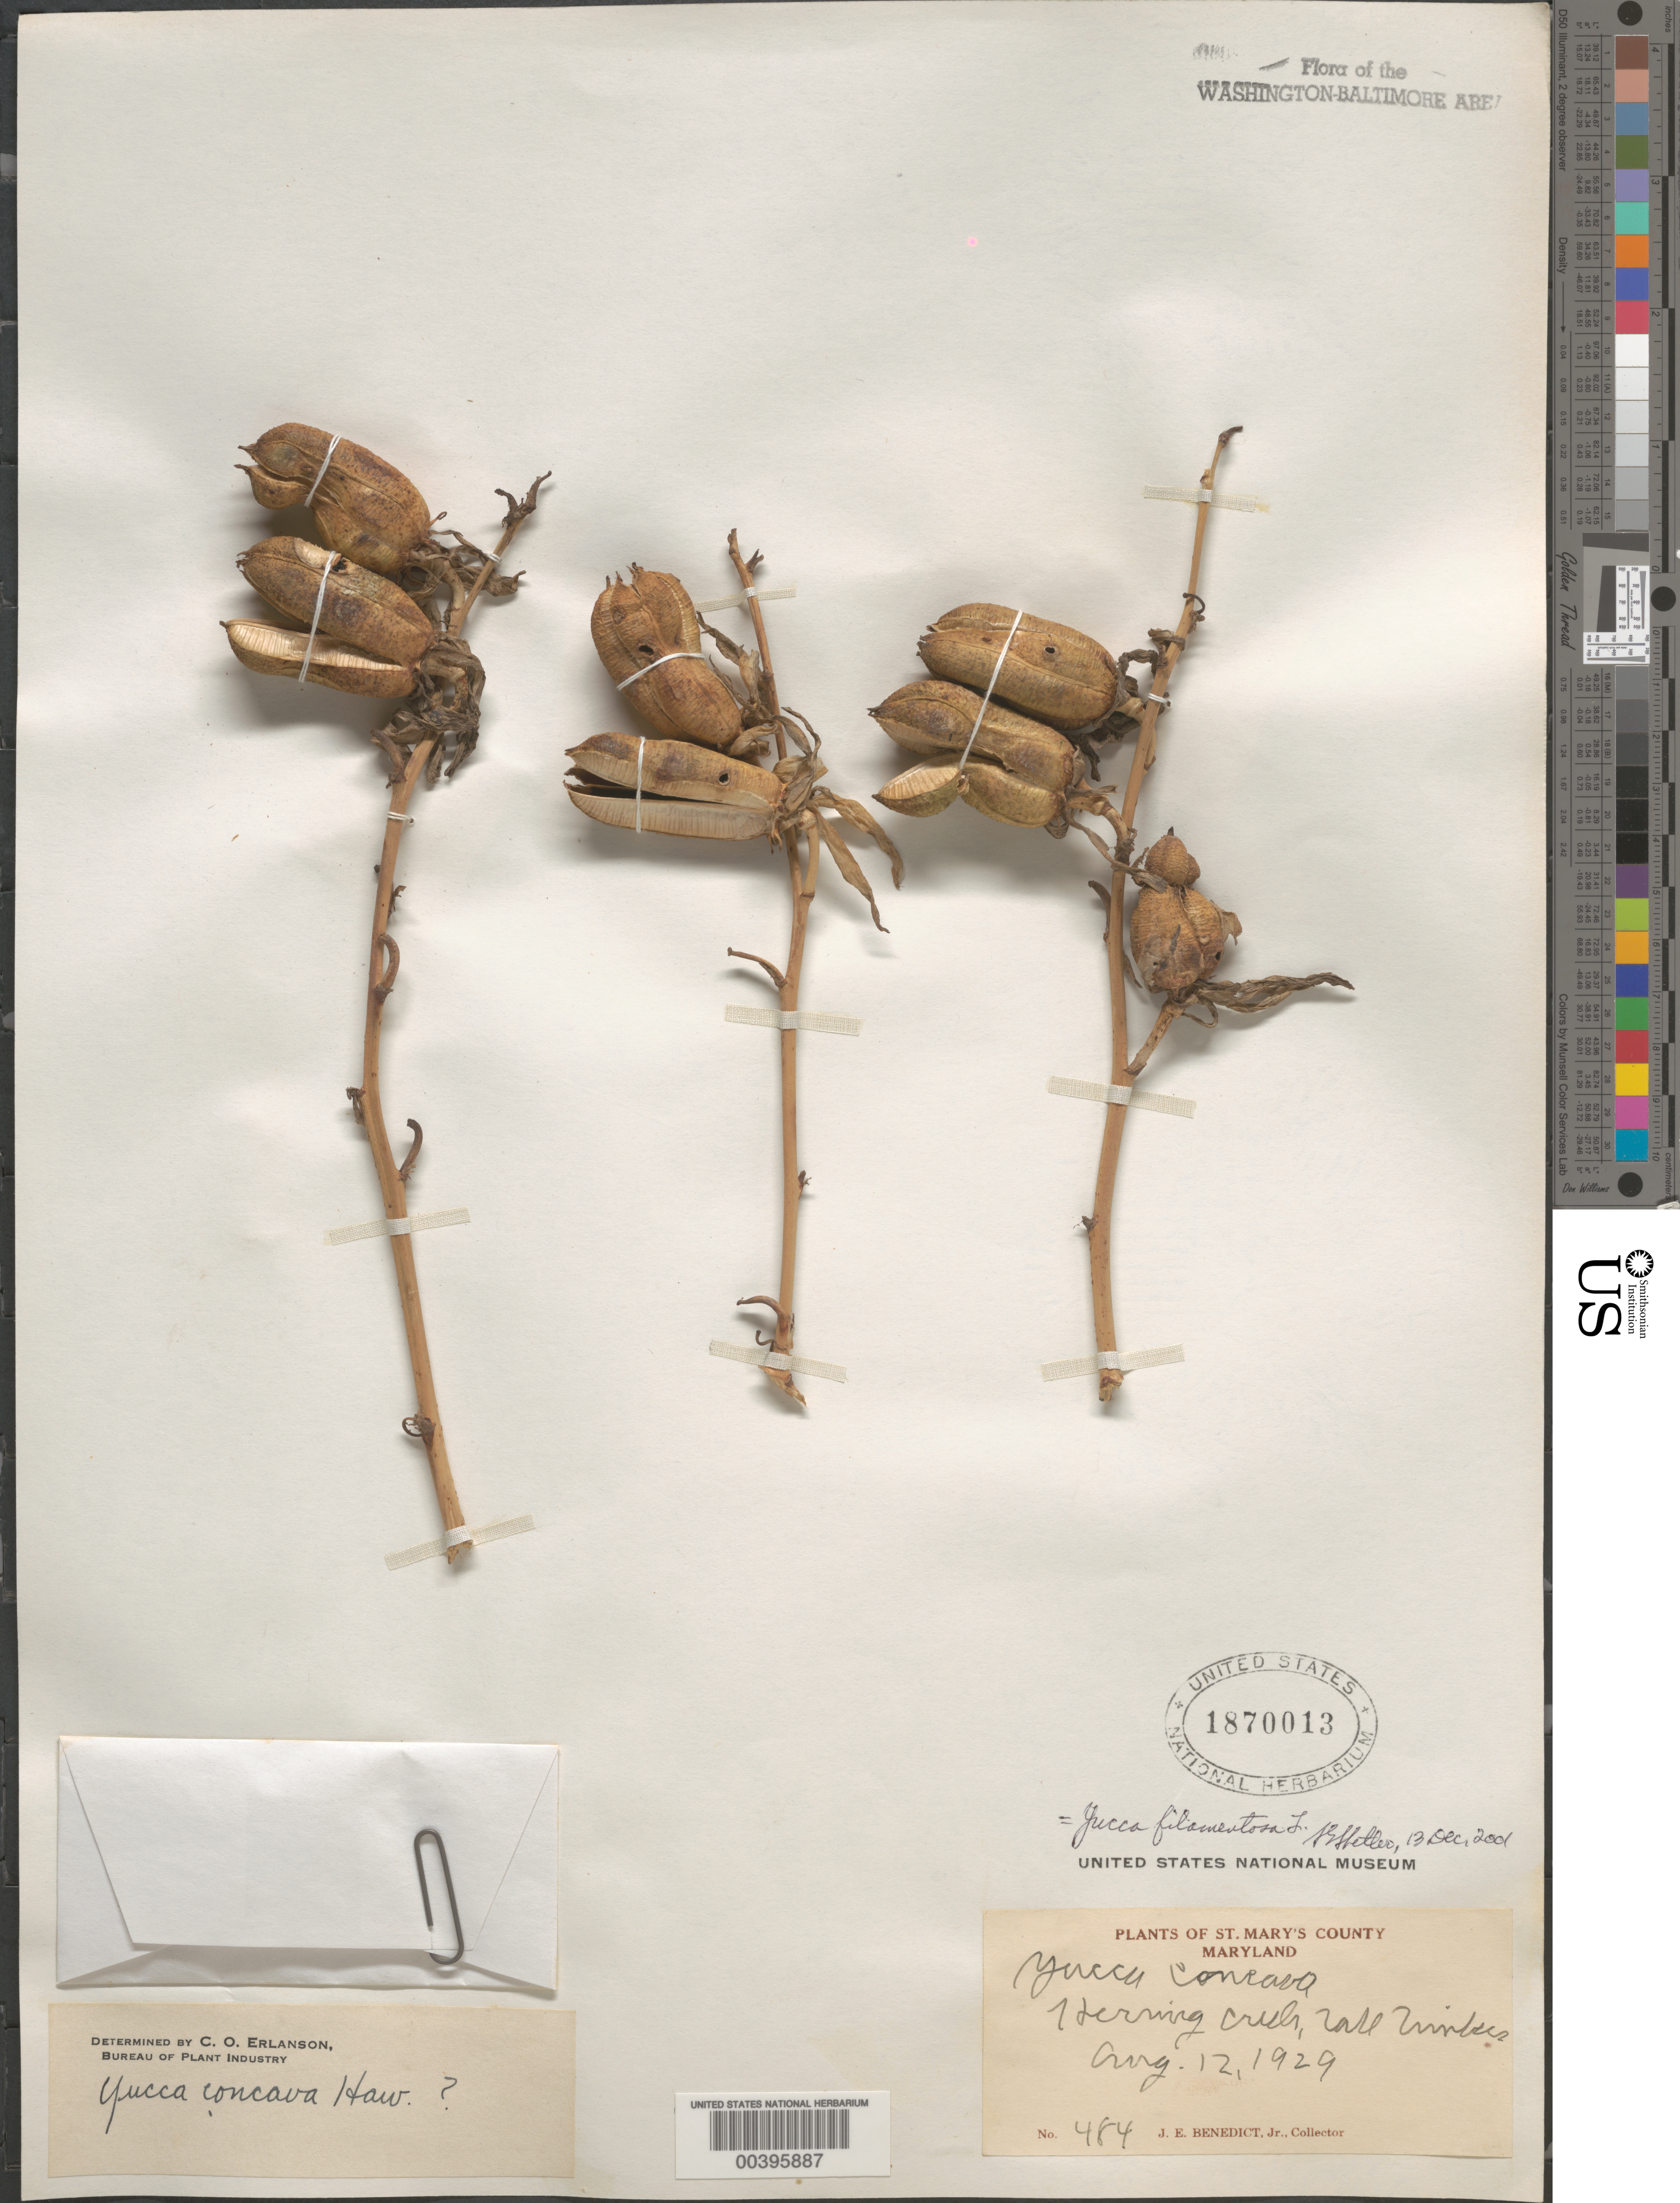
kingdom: Plantae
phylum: Tracheophyta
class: Liliopsida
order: Asparagales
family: Asparagaceae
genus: Yucca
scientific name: Yucca filamentosa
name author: L.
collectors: J. E. Benedict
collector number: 484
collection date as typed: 12 Aug 1929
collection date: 1929-08-12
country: United States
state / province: Maryland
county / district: St. Mary's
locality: Herring Creek, Tall Timbers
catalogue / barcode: US 1870013